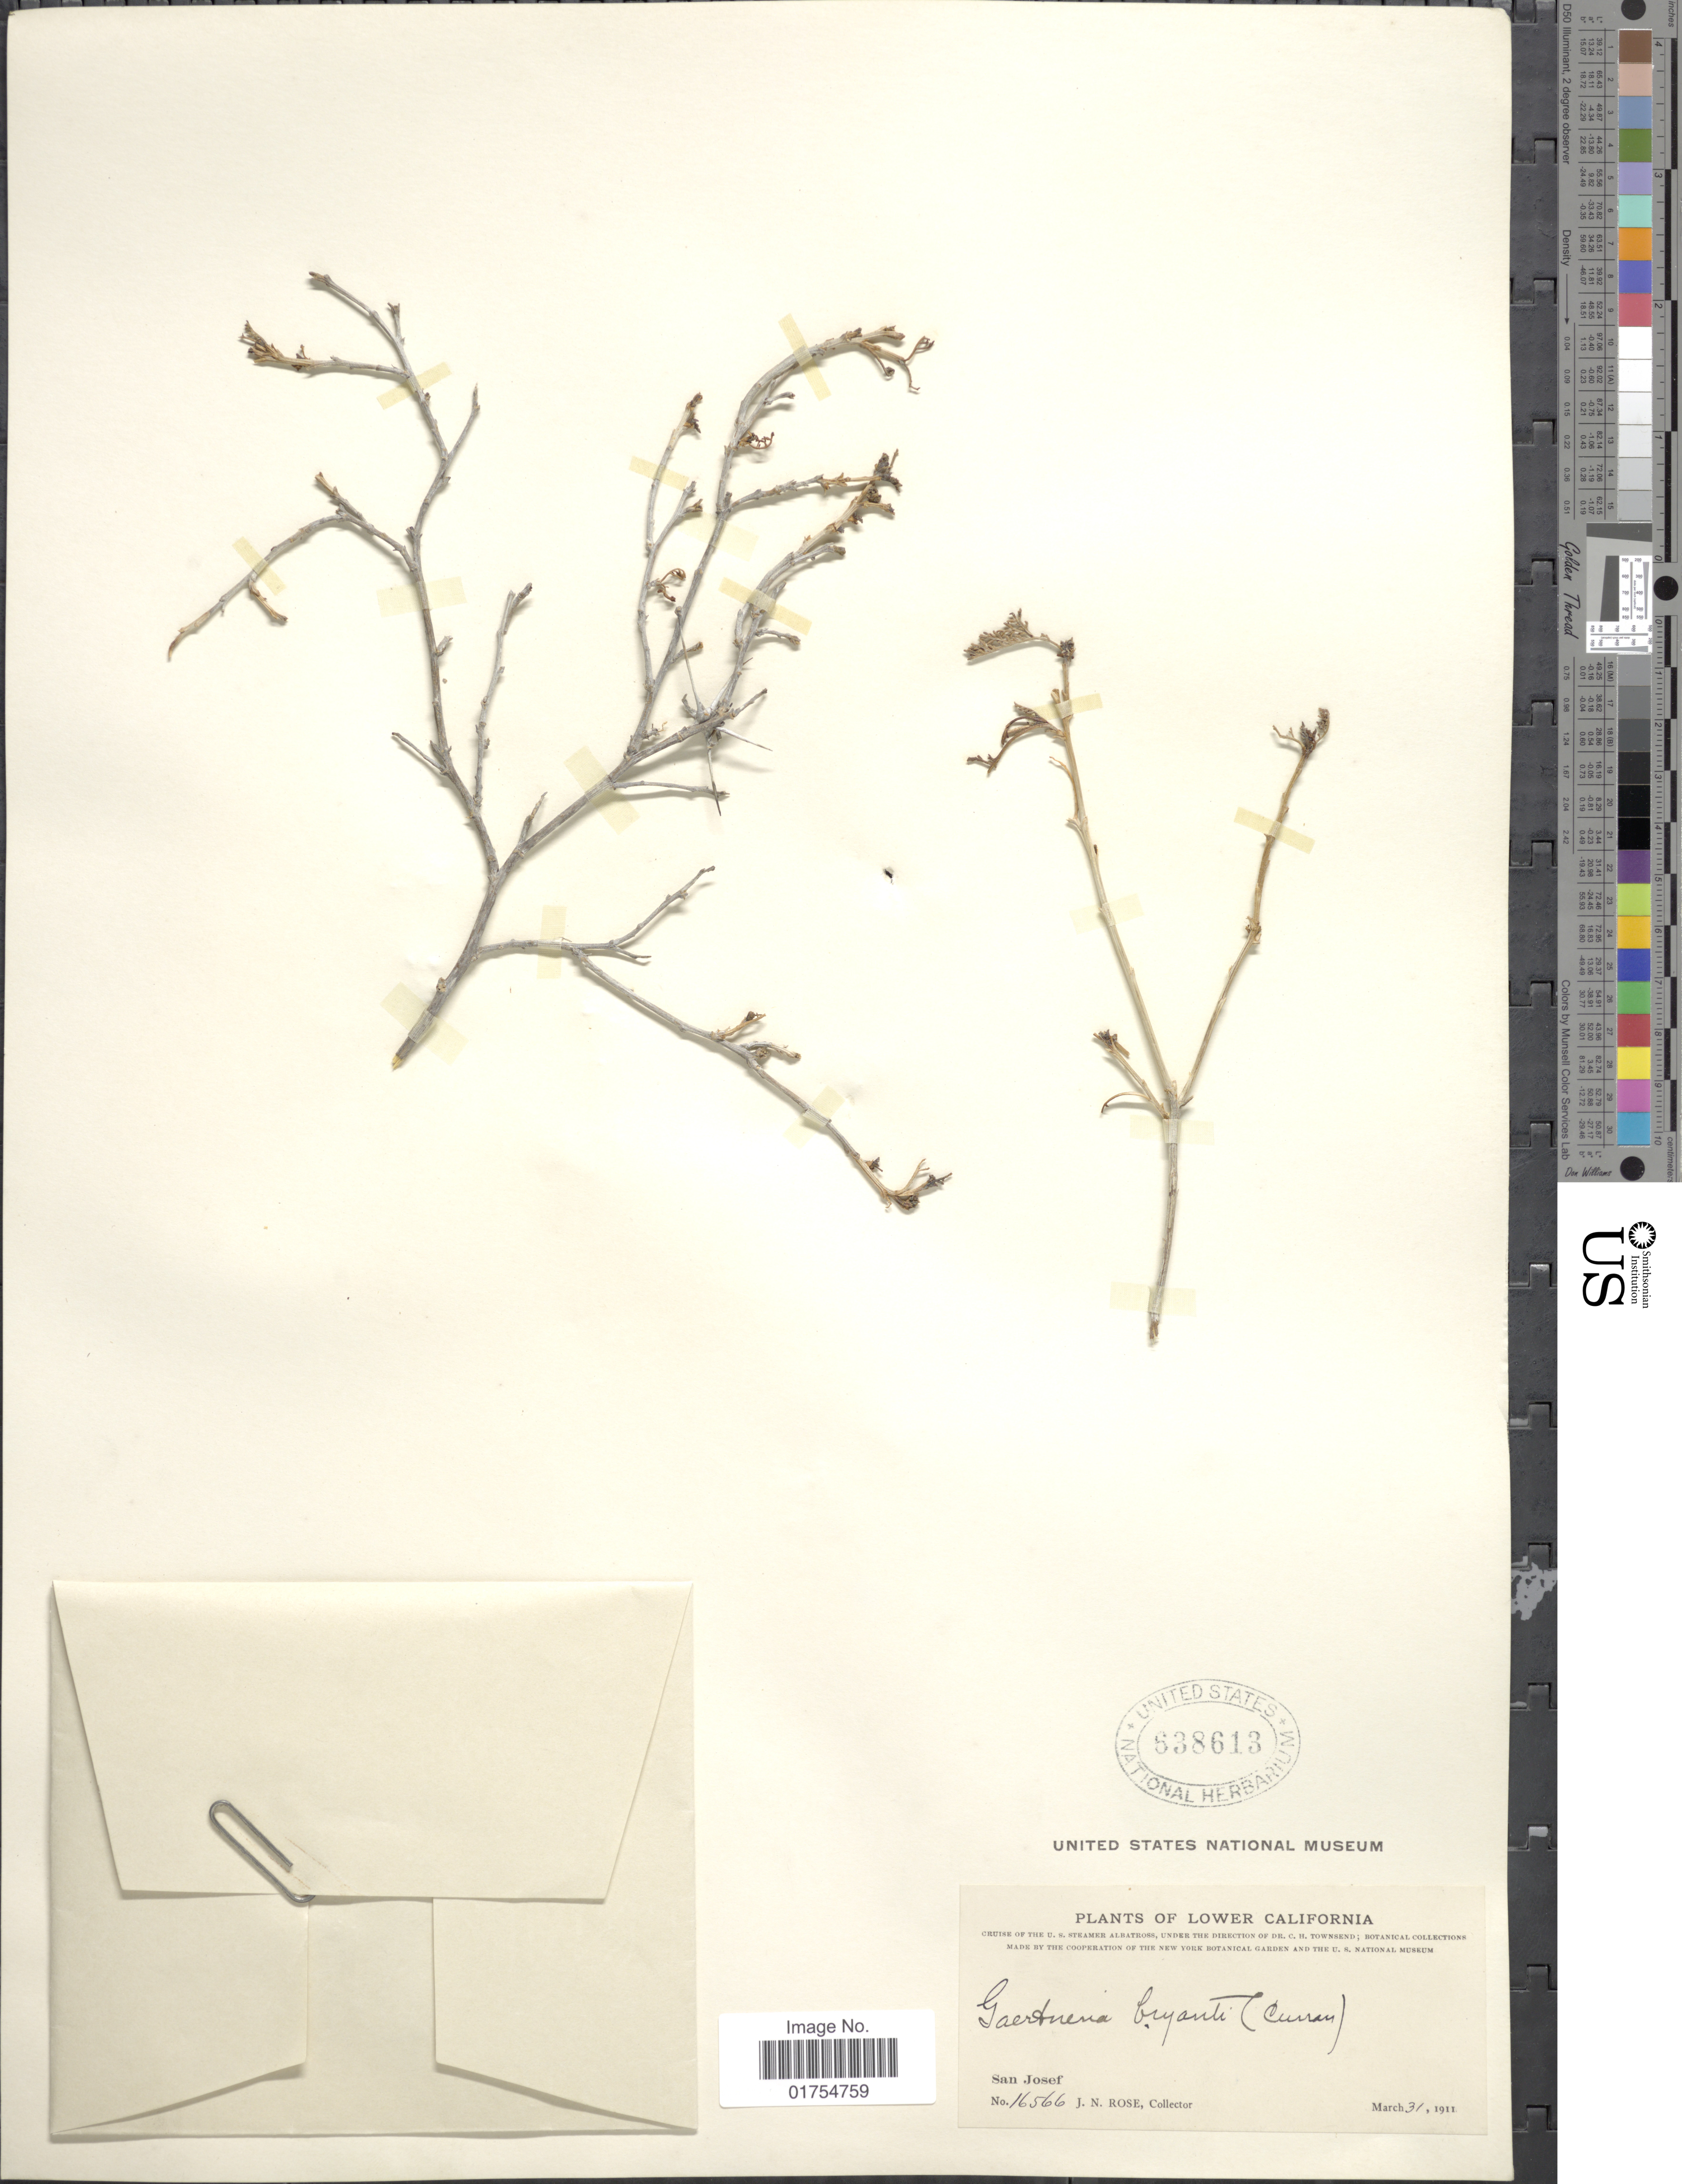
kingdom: Plantae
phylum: Tracheophyta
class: Magnoliopsida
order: Asterales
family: Asteraceae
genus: Franseria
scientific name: Franseria bryantii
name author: Curran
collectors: J. N. Rose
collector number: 16566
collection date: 1911-03-31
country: Mexico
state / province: Baja California Sur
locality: Lower California. San Josef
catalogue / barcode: US 638613